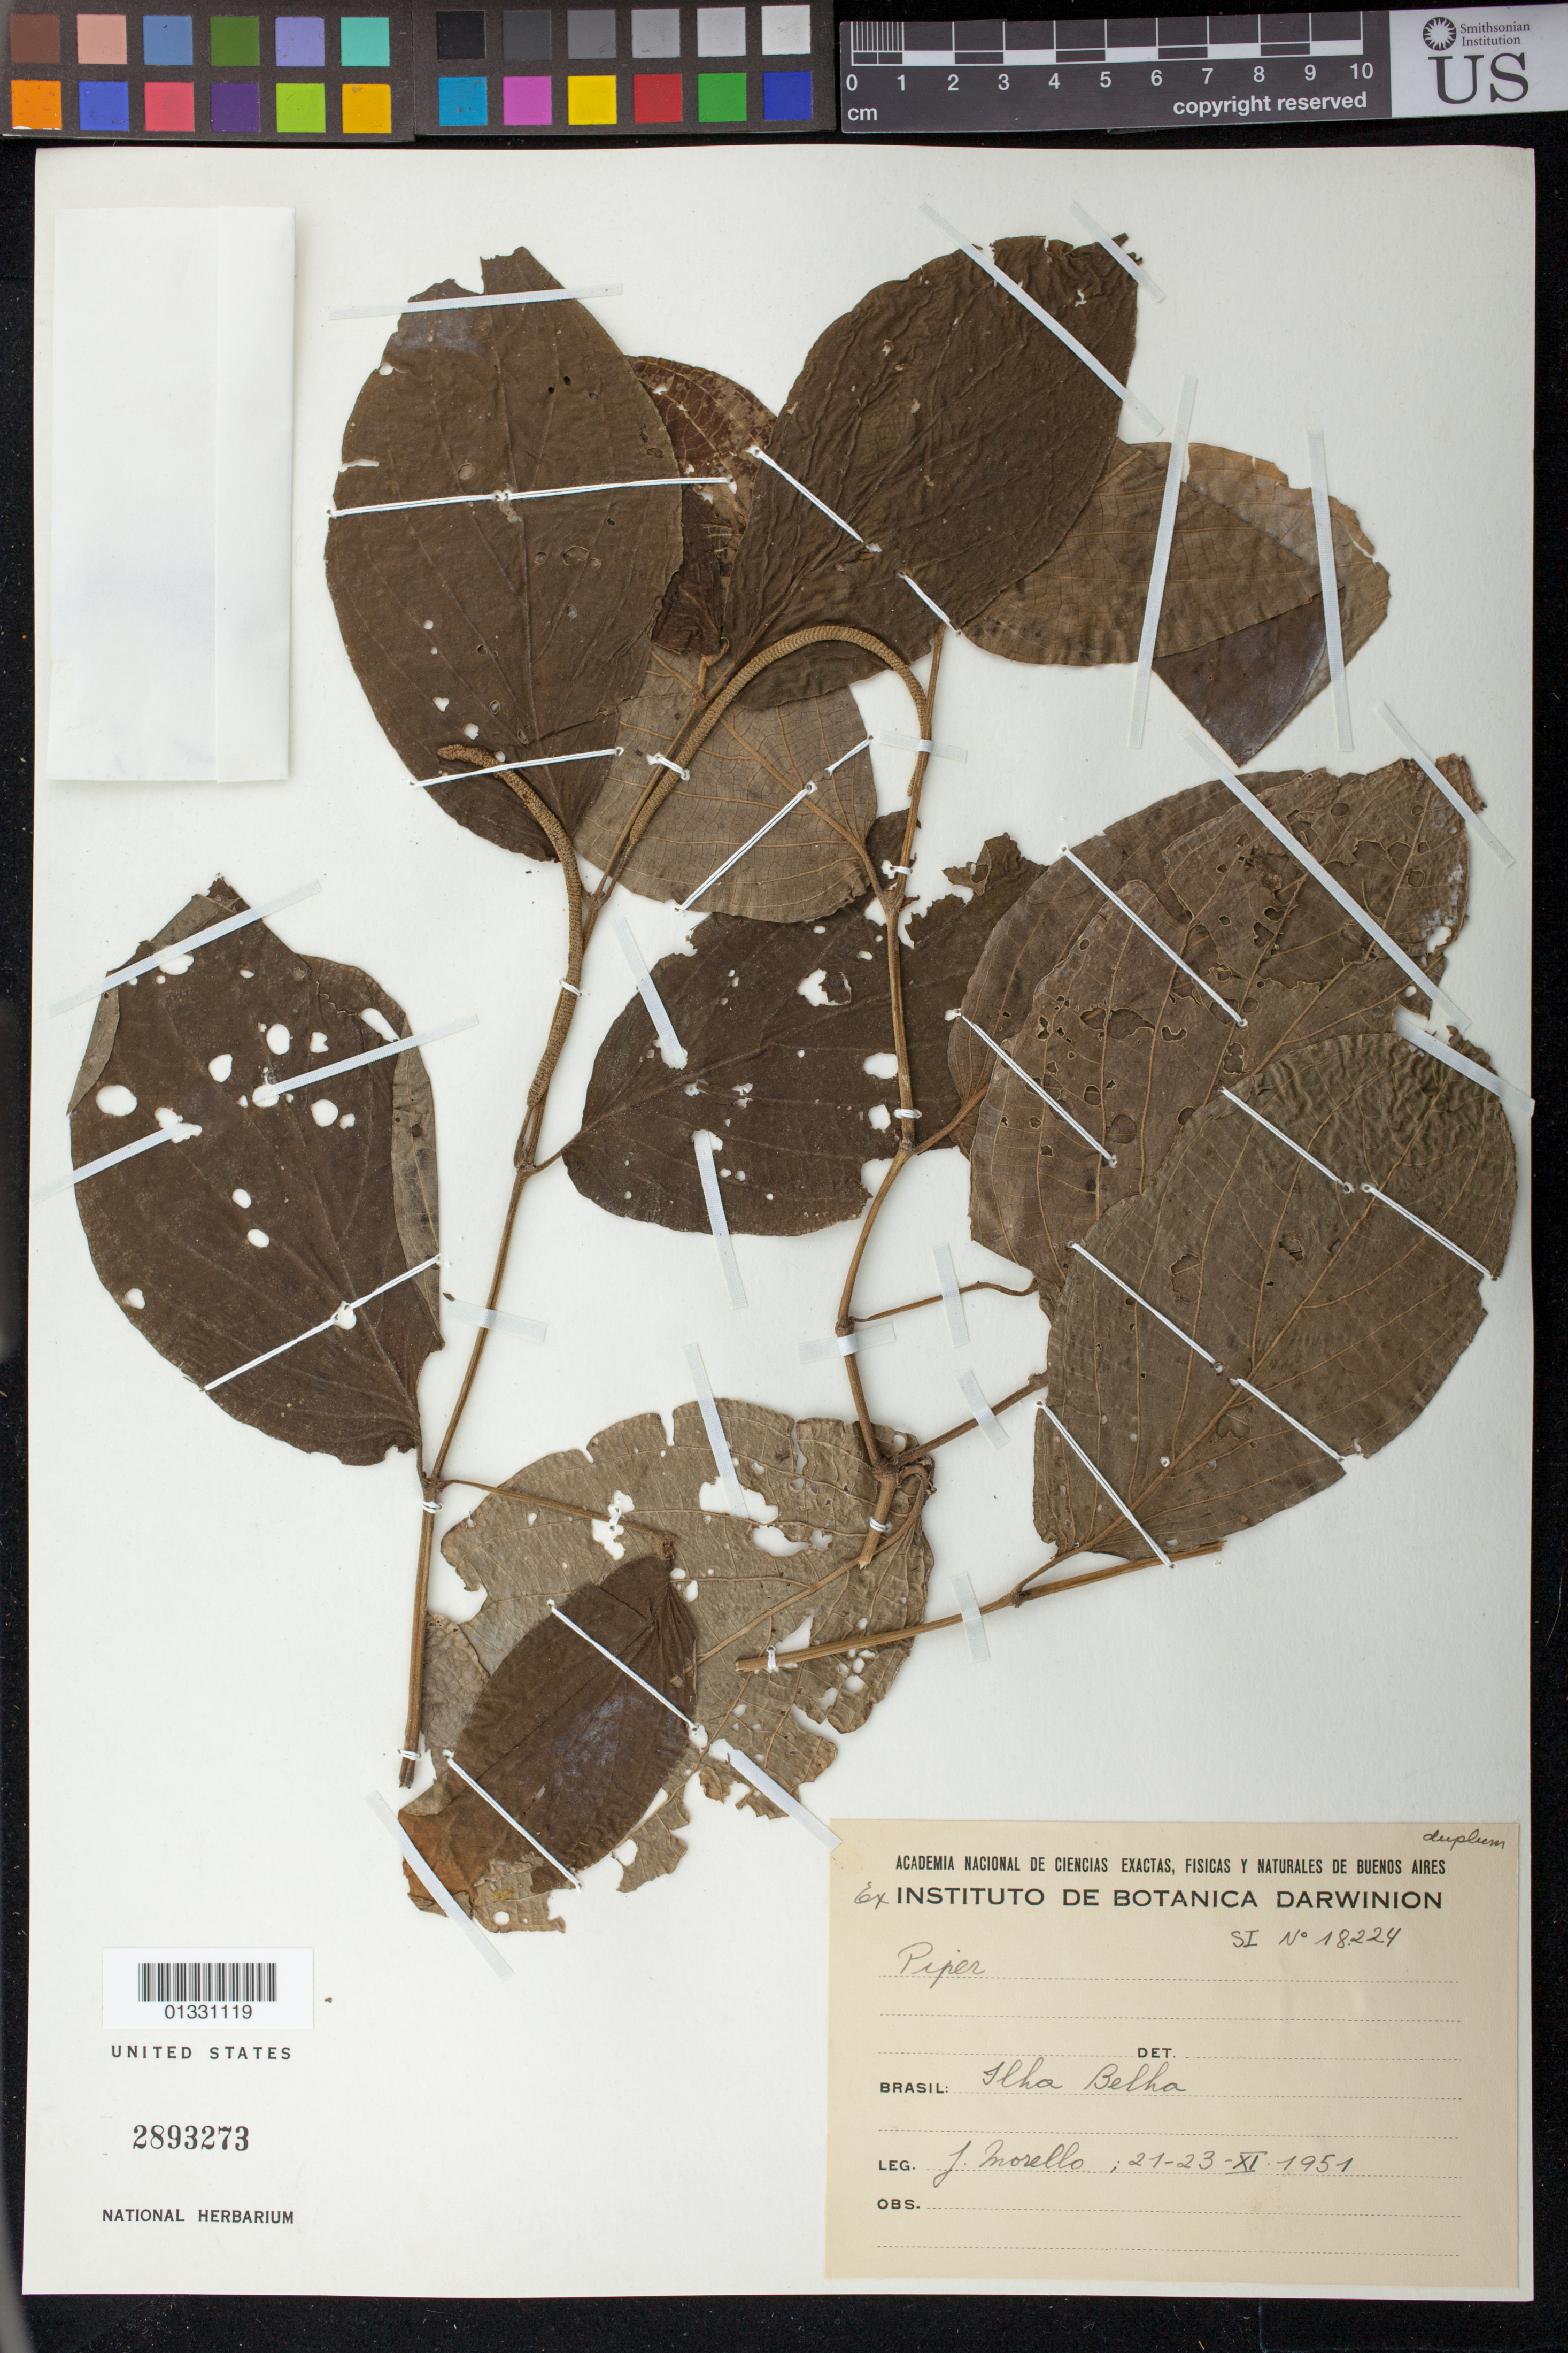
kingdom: Plantae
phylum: Tracheophyta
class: Magnoliopsida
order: Piperales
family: Piperaceae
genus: Piper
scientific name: Piper sp.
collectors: J. Morello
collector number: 18224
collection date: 1951-11-21/1951-11-30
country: Brazil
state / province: São Paulo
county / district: Ilhabela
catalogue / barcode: US 2893273